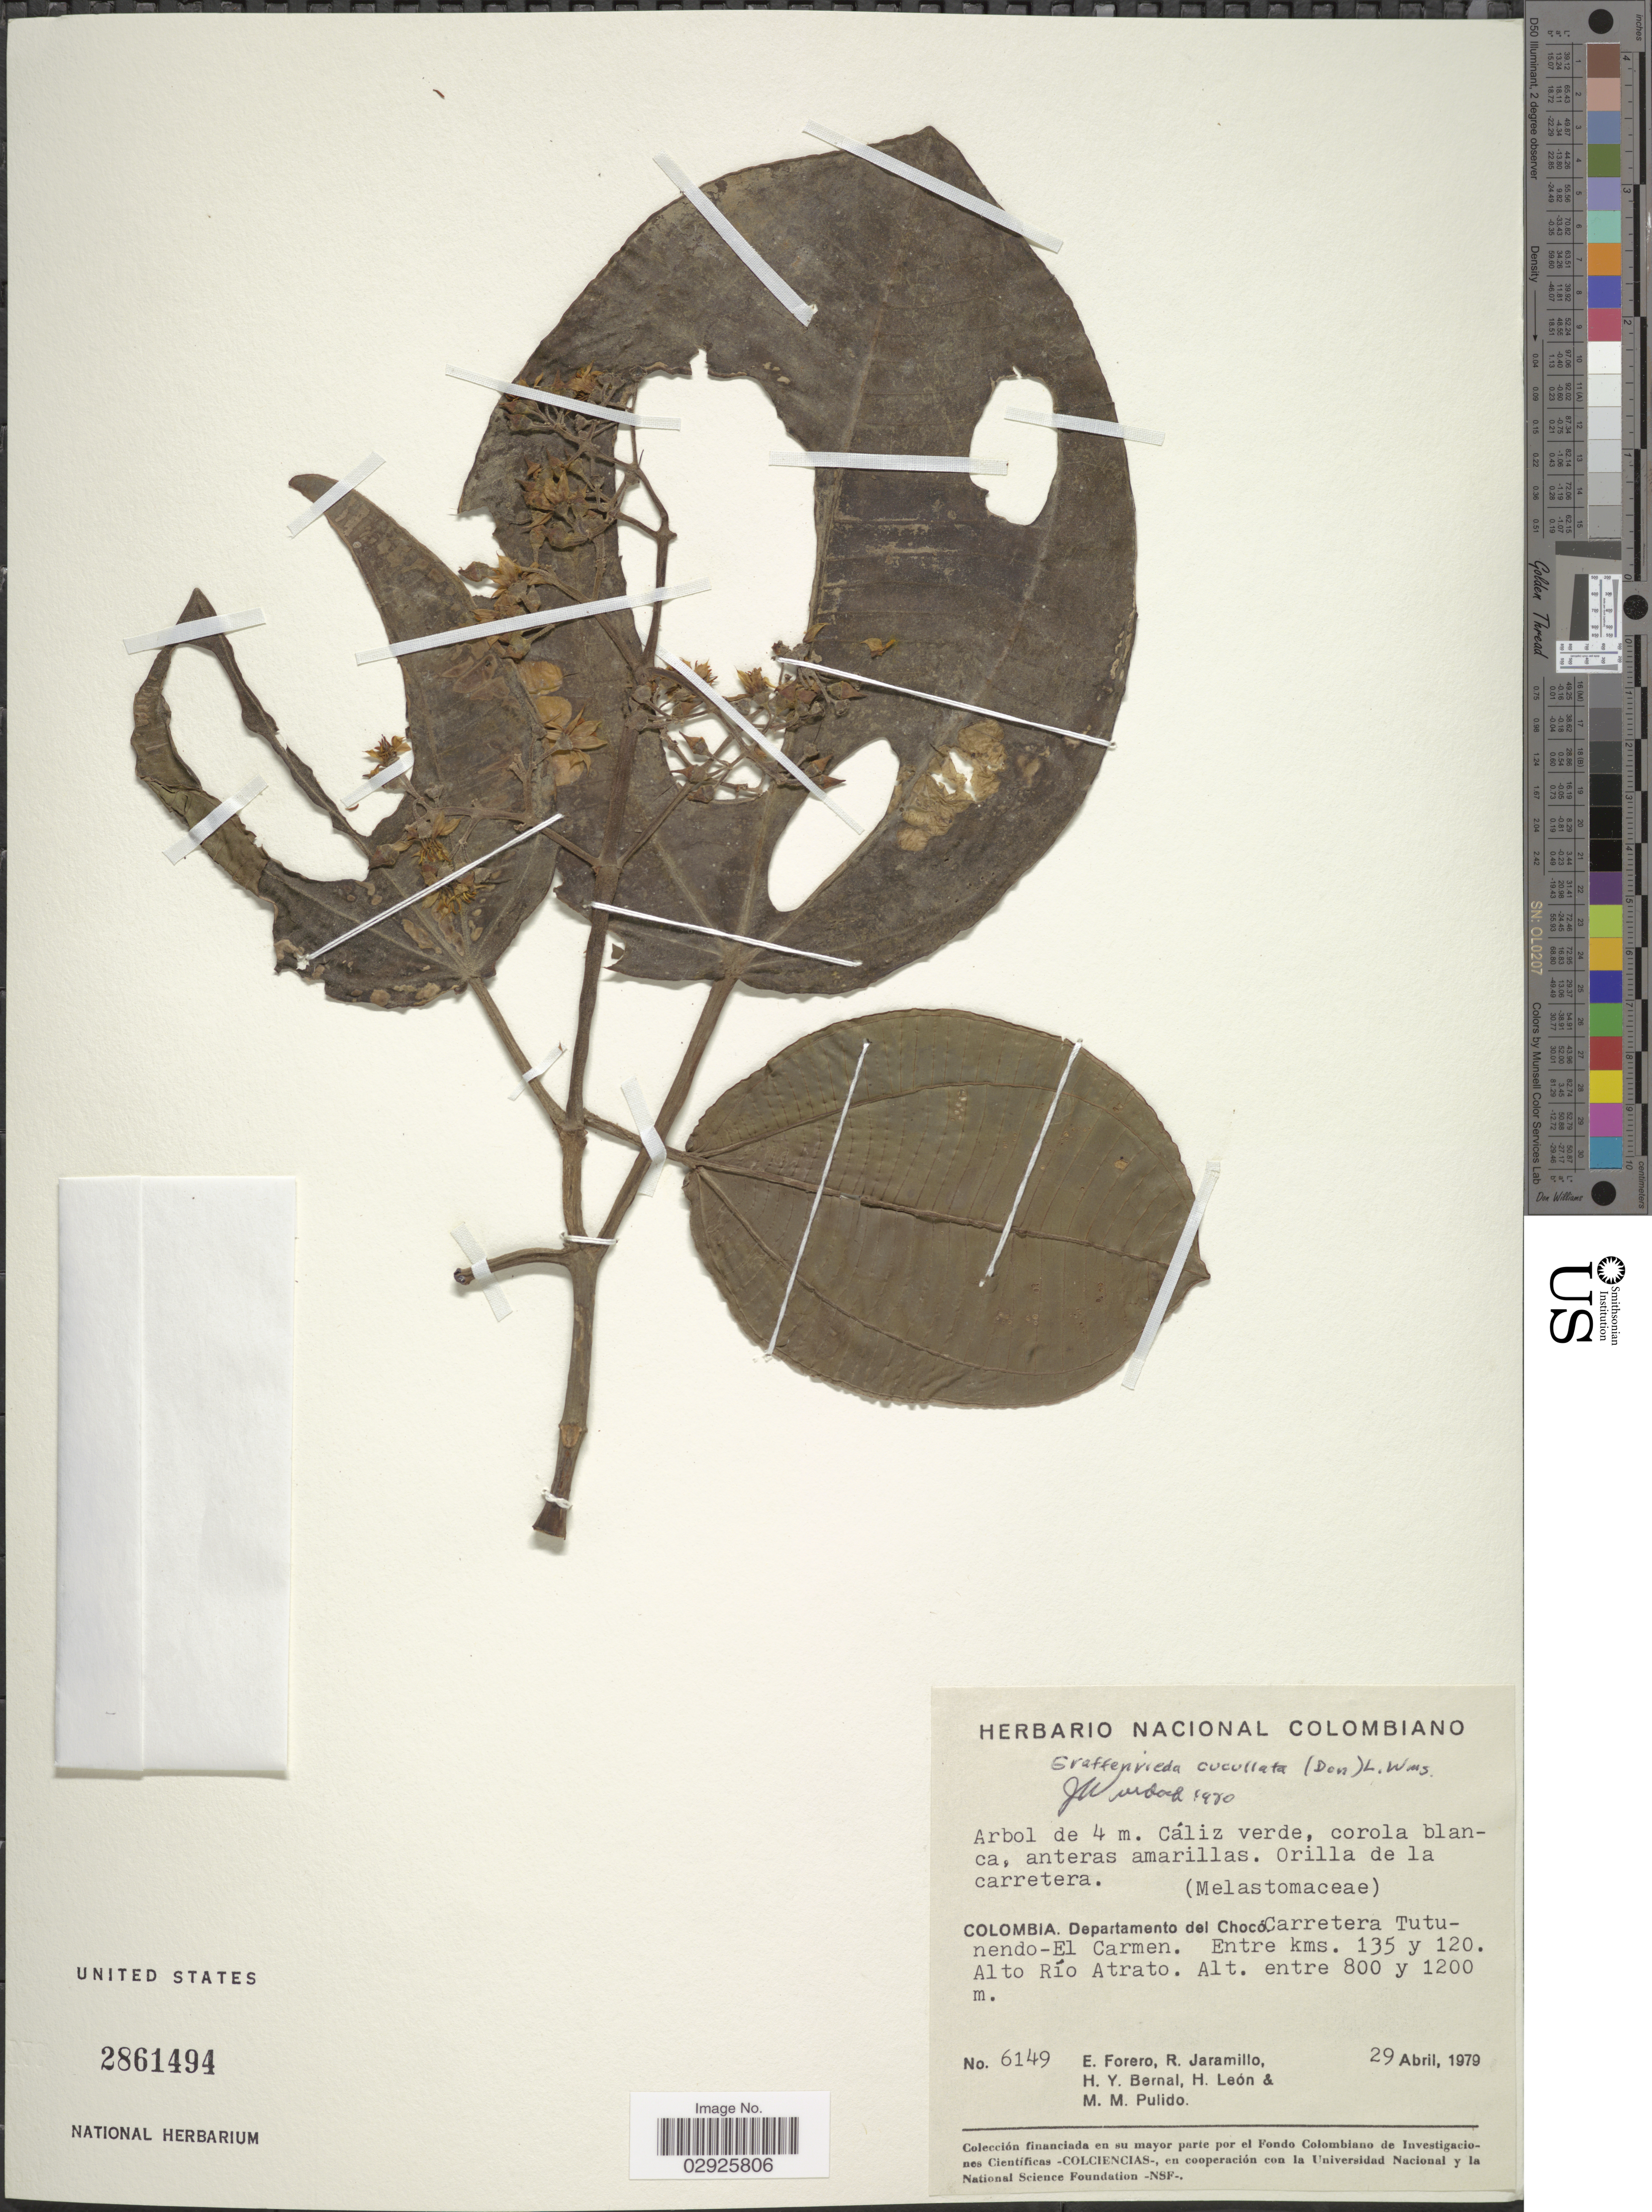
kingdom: Plantae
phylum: Tracheophyta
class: Magnoliopsida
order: Myrtales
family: Melastomataceae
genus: Graffenrieda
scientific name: Graffenrieda cucullata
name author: (Triana) L.O. Williams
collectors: E. Forero, R. Jaramillo, H. Y. Bernal, H. León & M. Pulido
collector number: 6149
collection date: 1979-04-29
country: Colombia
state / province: Chocó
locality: Departamento del Chocó. Carretera Tutunendo-El Carmen. Entre kms. 135 y 120. Alto Río Atrato.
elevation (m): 800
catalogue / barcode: US 2861494